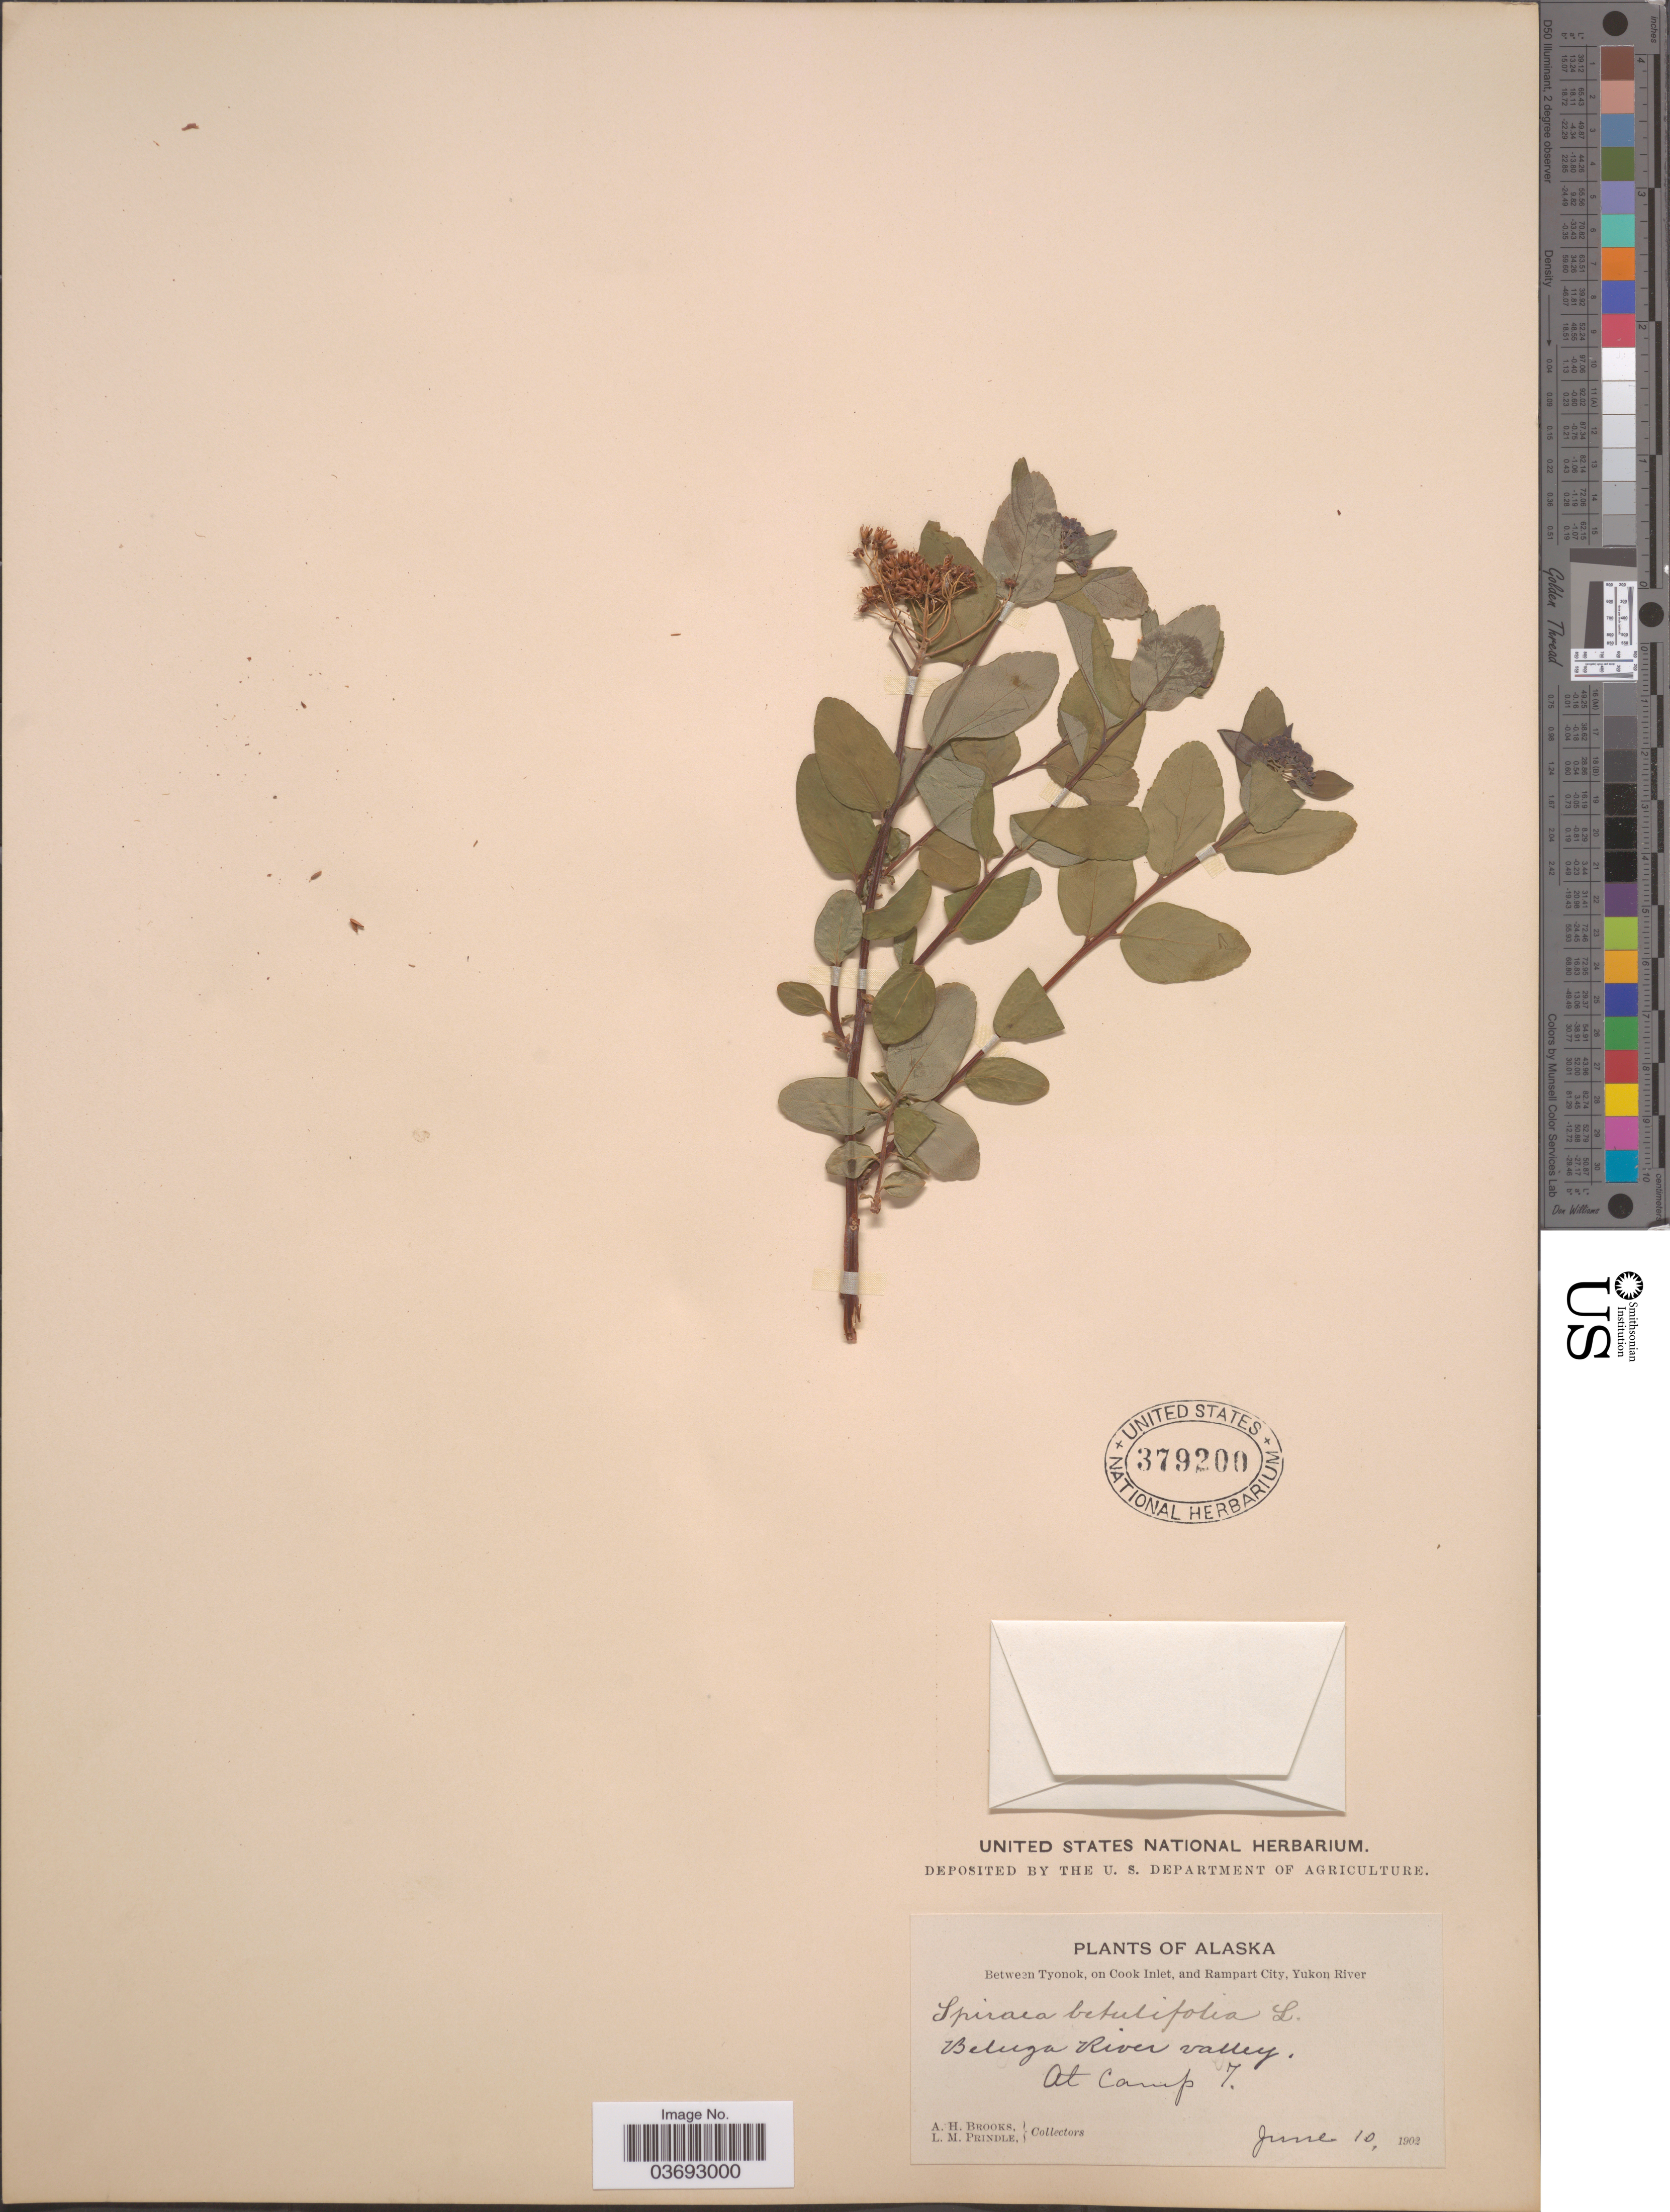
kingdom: Plantae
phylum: Tracheophyta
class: Magnoliopsida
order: Rosales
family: Rosaceae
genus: Spiraea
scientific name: Spiraea stevenii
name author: (C.K. Schneid.) Rydb.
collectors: A. Brooks & L. Prindle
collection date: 1902-06-10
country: United States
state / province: Alaska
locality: Between Tyonok, on Cook Inlet, and Rampart City, Yukon River. Beluga River valley. At Camp 7.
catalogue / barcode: US 379200